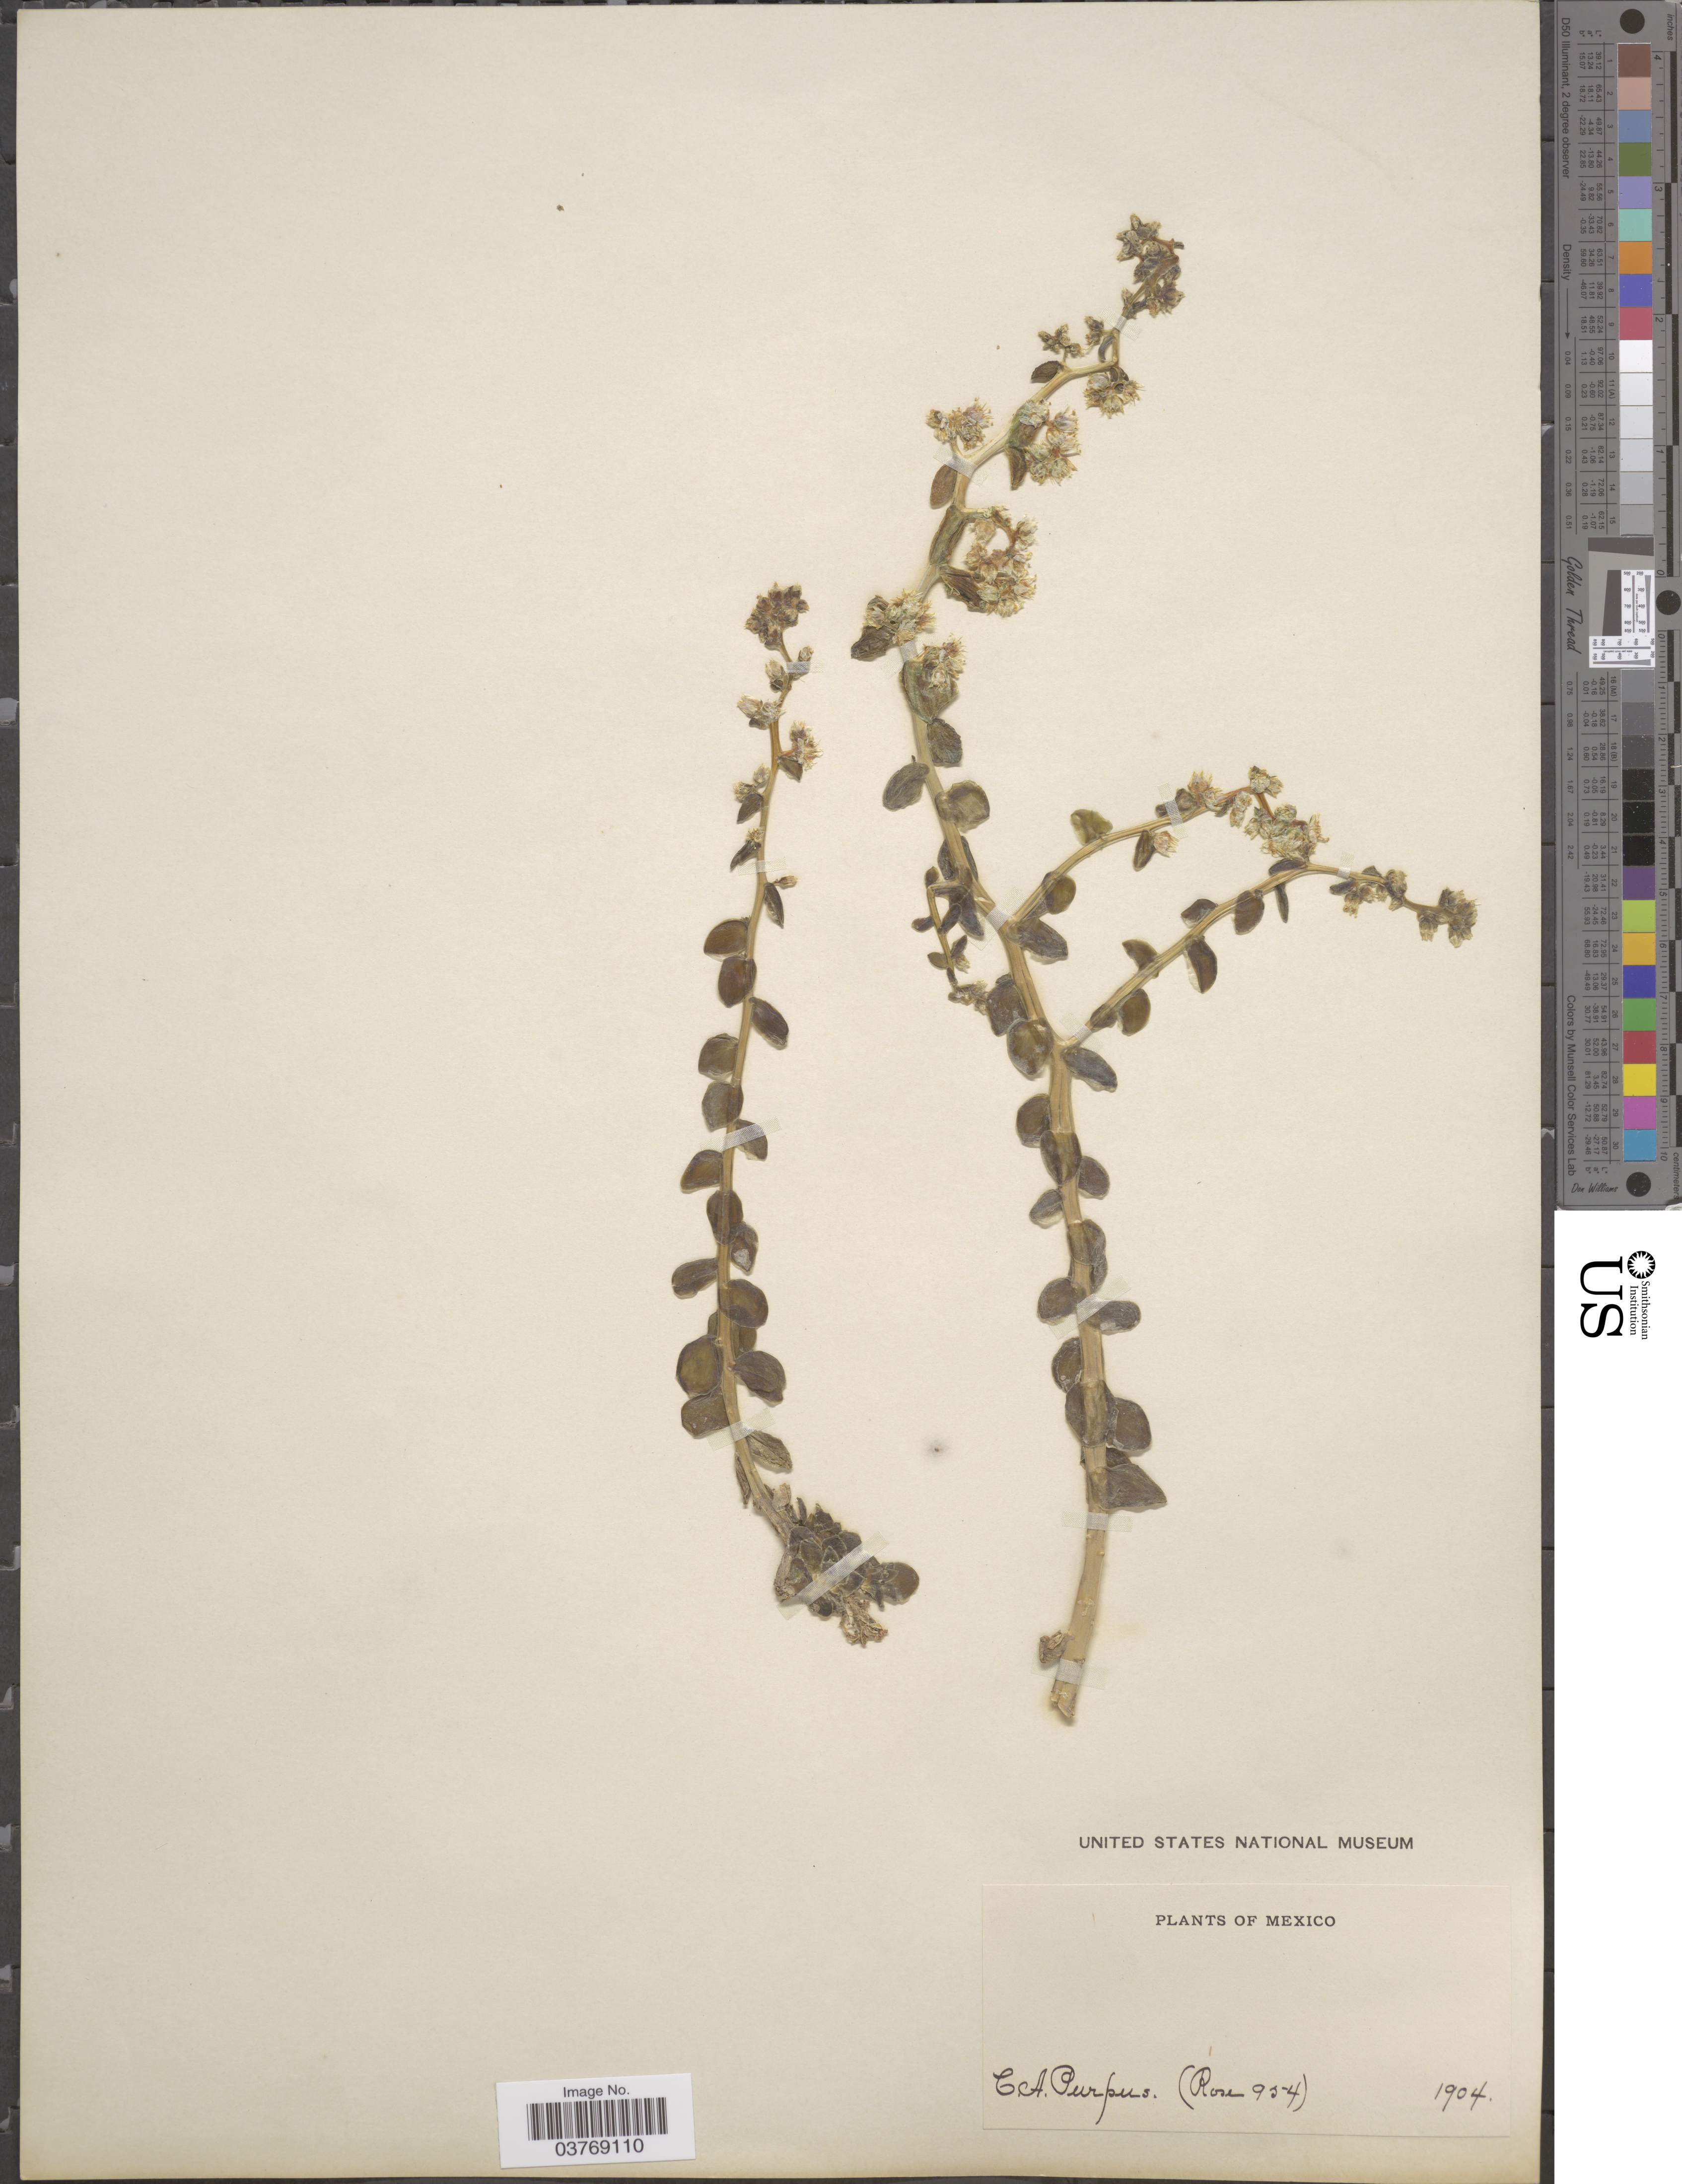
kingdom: Plantae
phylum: Tracheophyta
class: Magnoliopsida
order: Saxifragales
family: Crassulaceae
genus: Sedum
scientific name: Sedum sp.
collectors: C. A. Purpus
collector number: Rose 954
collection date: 1904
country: Mexico